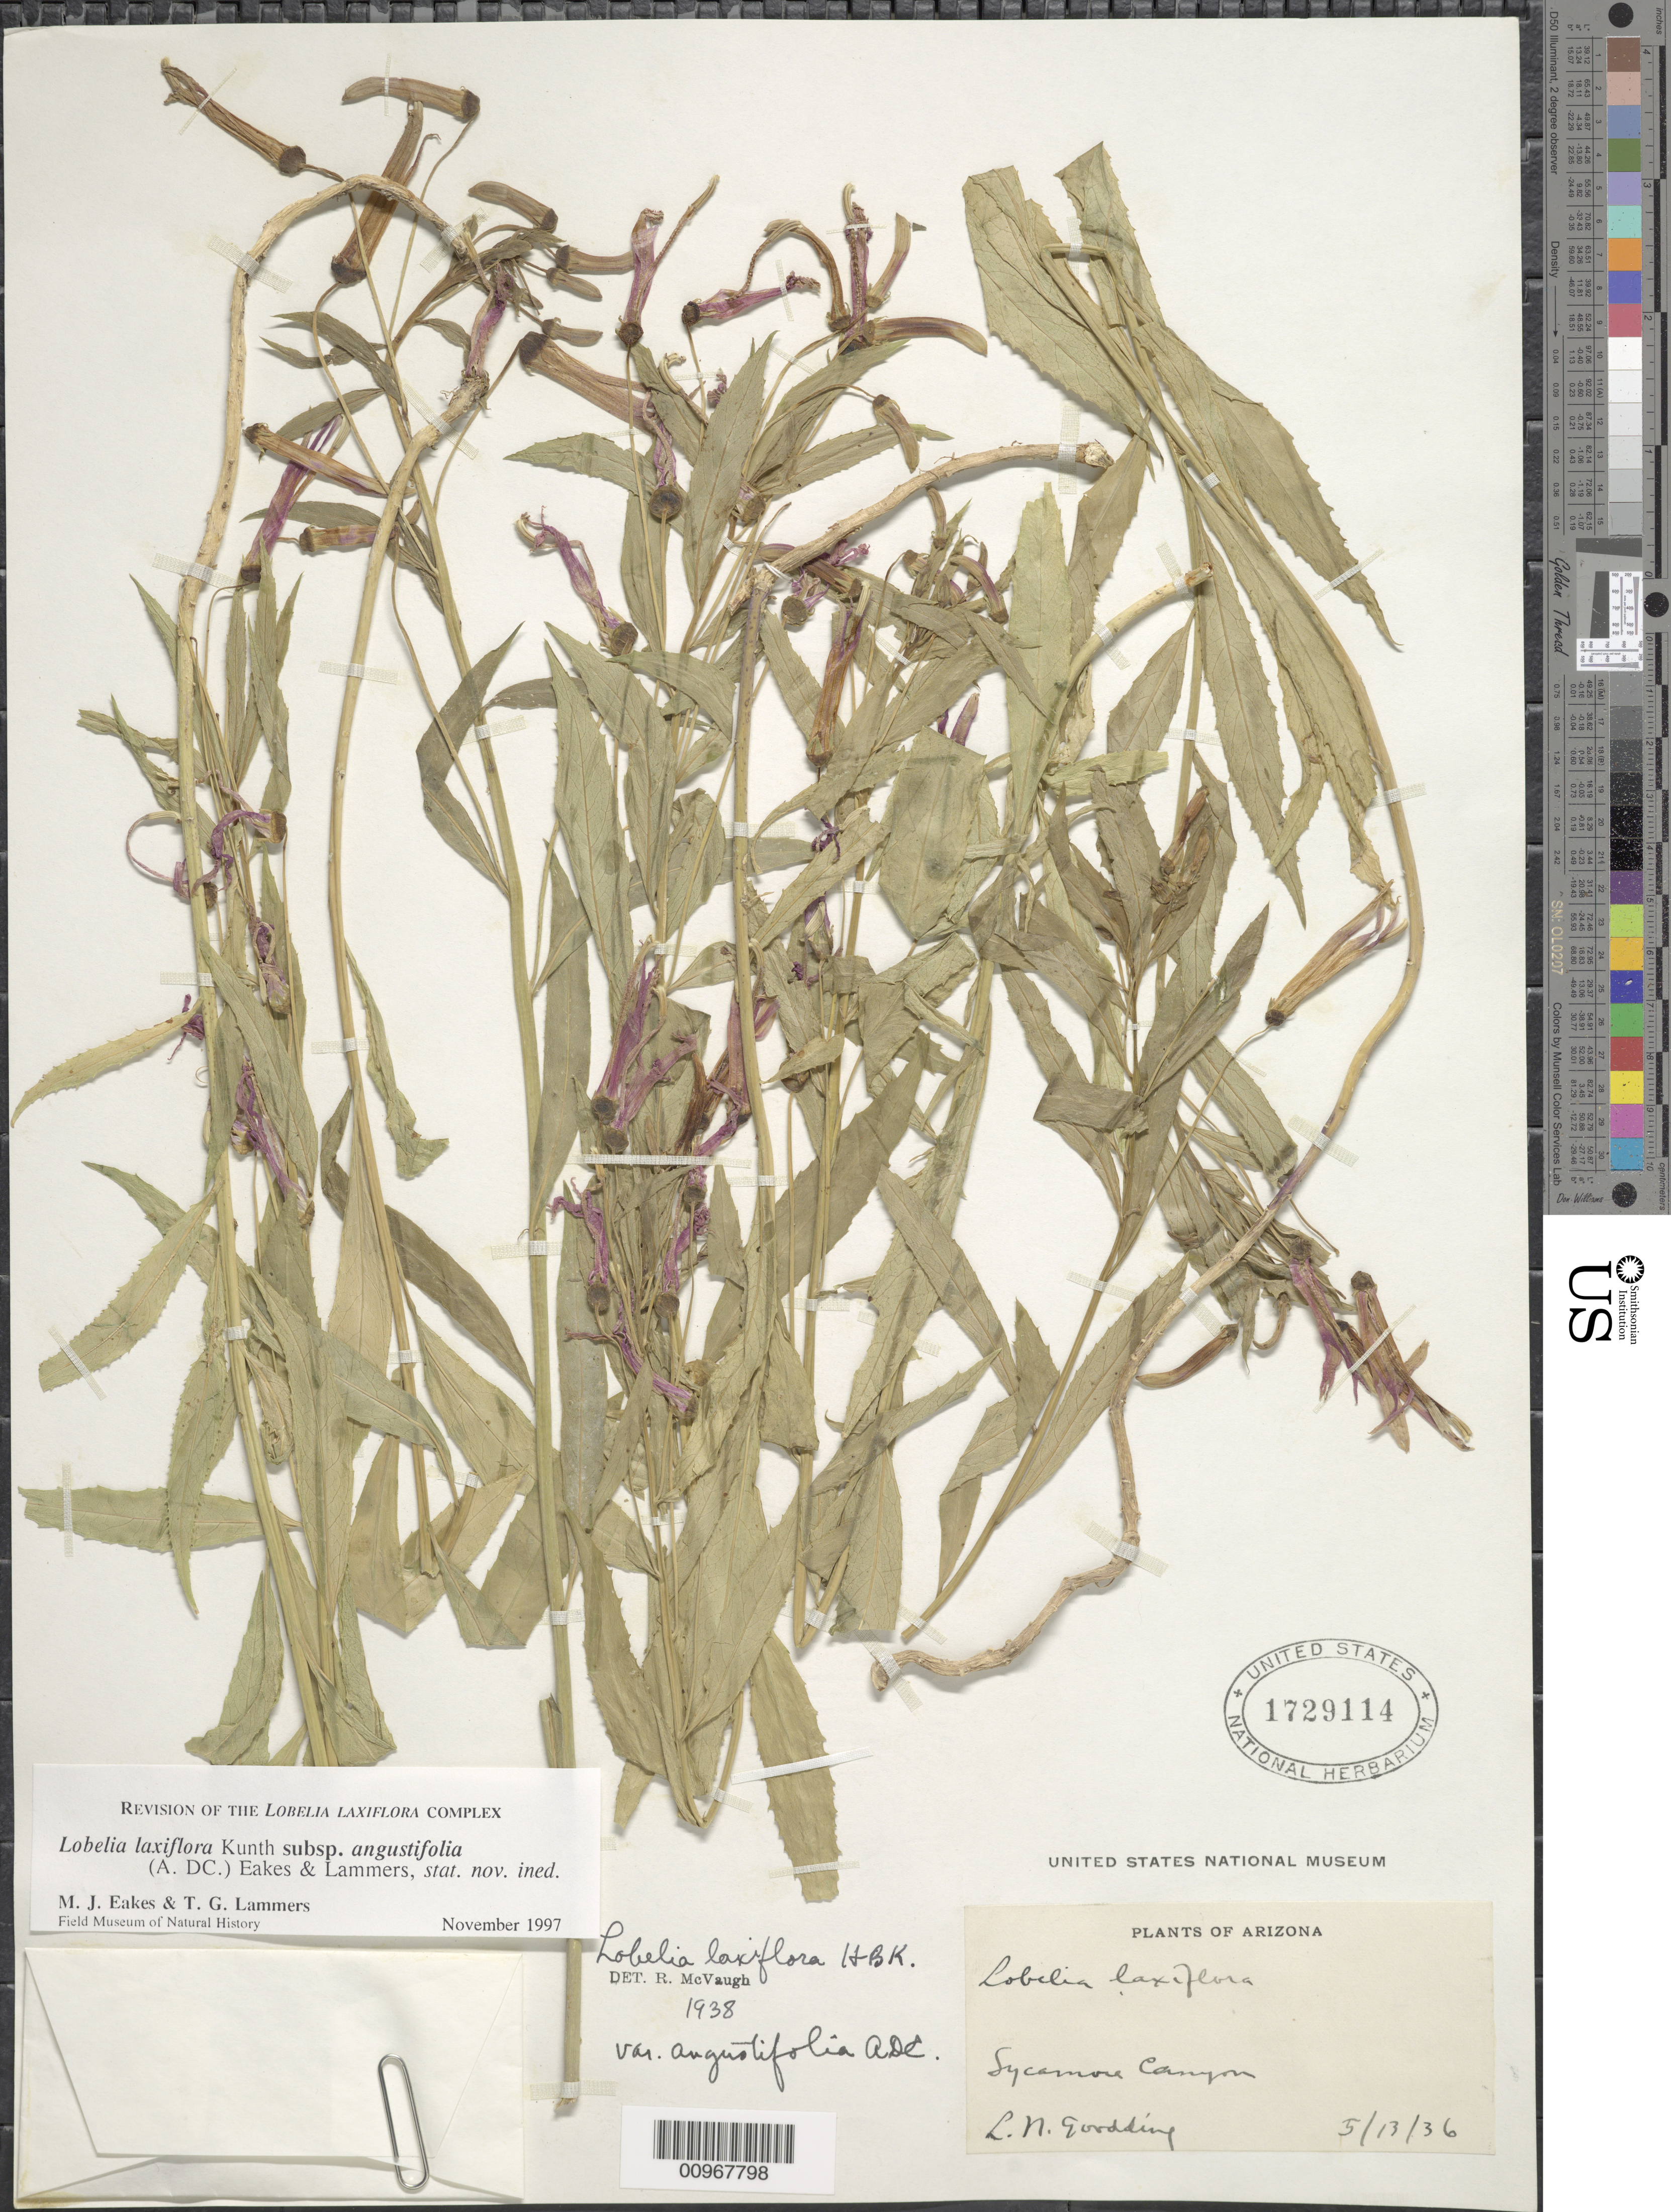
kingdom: Plantae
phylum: Tracheophyta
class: Magnoliopsida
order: Asterales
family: Campanulaceae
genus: Lobelia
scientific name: Lobelia laxiflora subsp. angustifolia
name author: (A. DC.) Eakes & Lammers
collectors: L. N. Goodding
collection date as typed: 13 May 1936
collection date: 1936-05-13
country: United States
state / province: Arizona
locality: Sycamore Canyon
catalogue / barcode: US 1729114